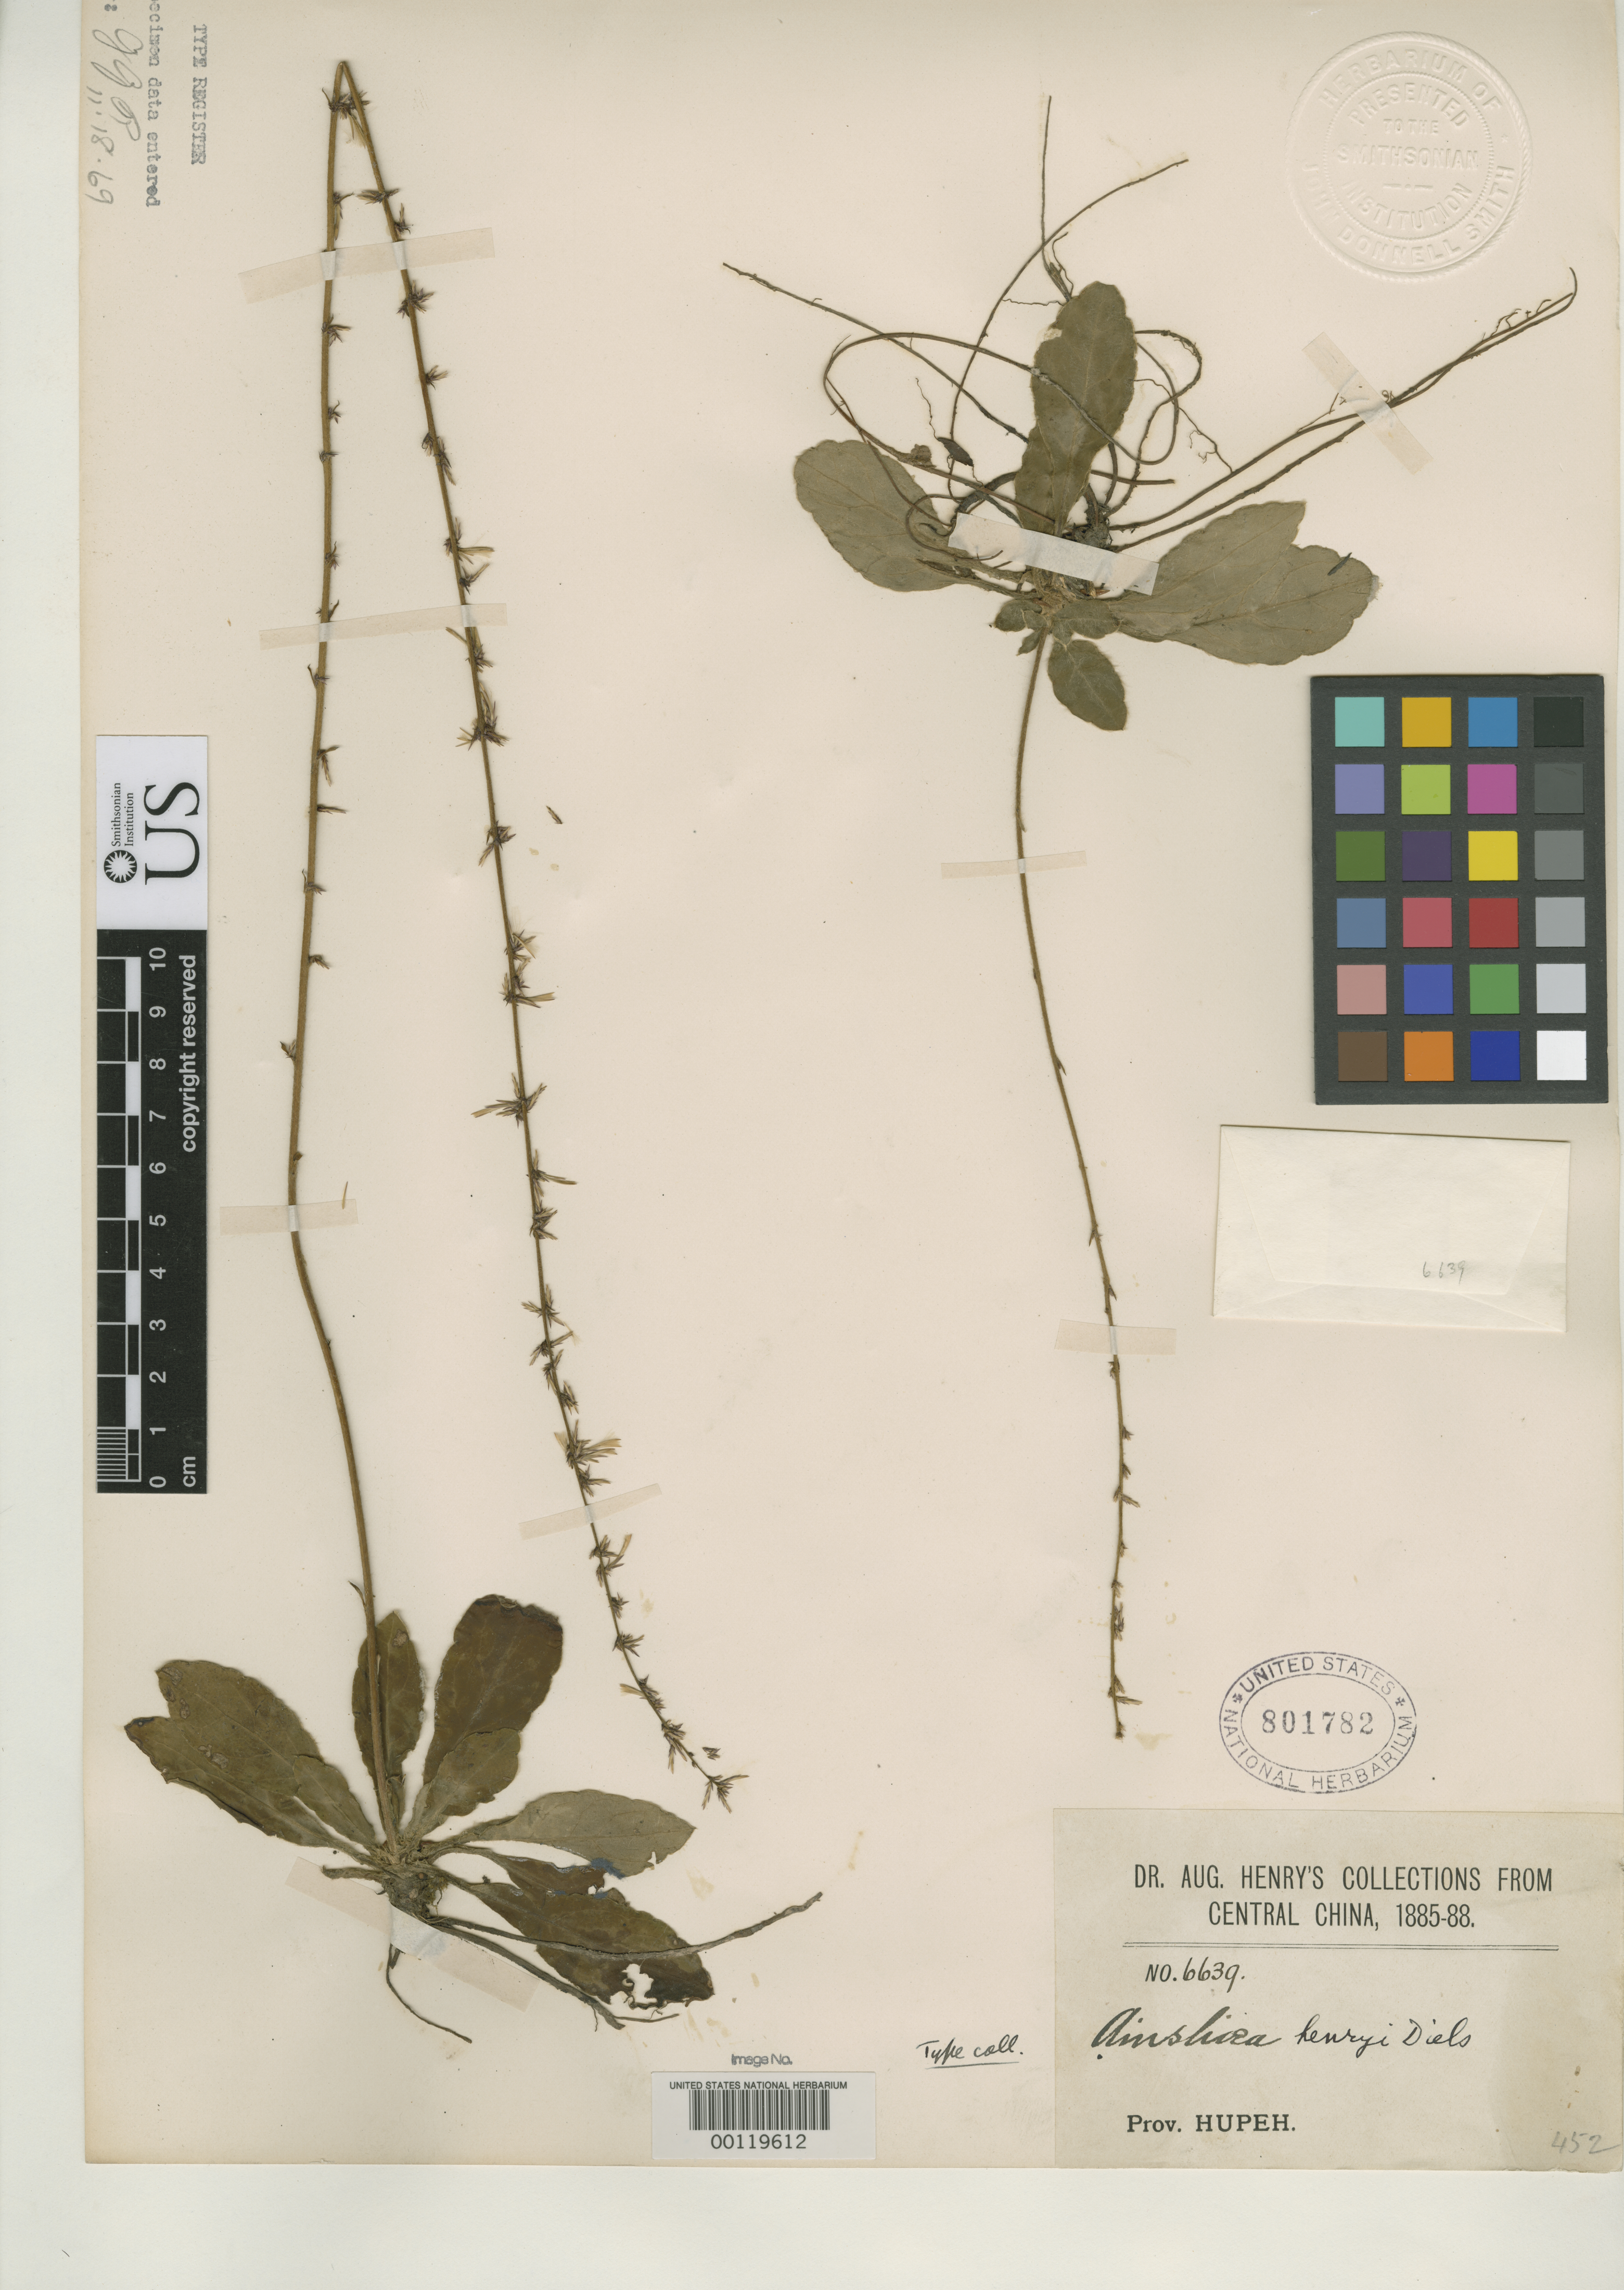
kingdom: Plantae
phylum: Tracheophyta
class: Magnoliopsida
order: Asterales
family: Asteraceae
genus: Ainsliaea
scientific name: Ainsliaea henryi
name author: Diels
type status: Type Collection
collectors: A. Henry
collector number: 6639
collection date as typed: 1885-88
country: China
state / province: Hubei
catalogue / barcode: US 801782